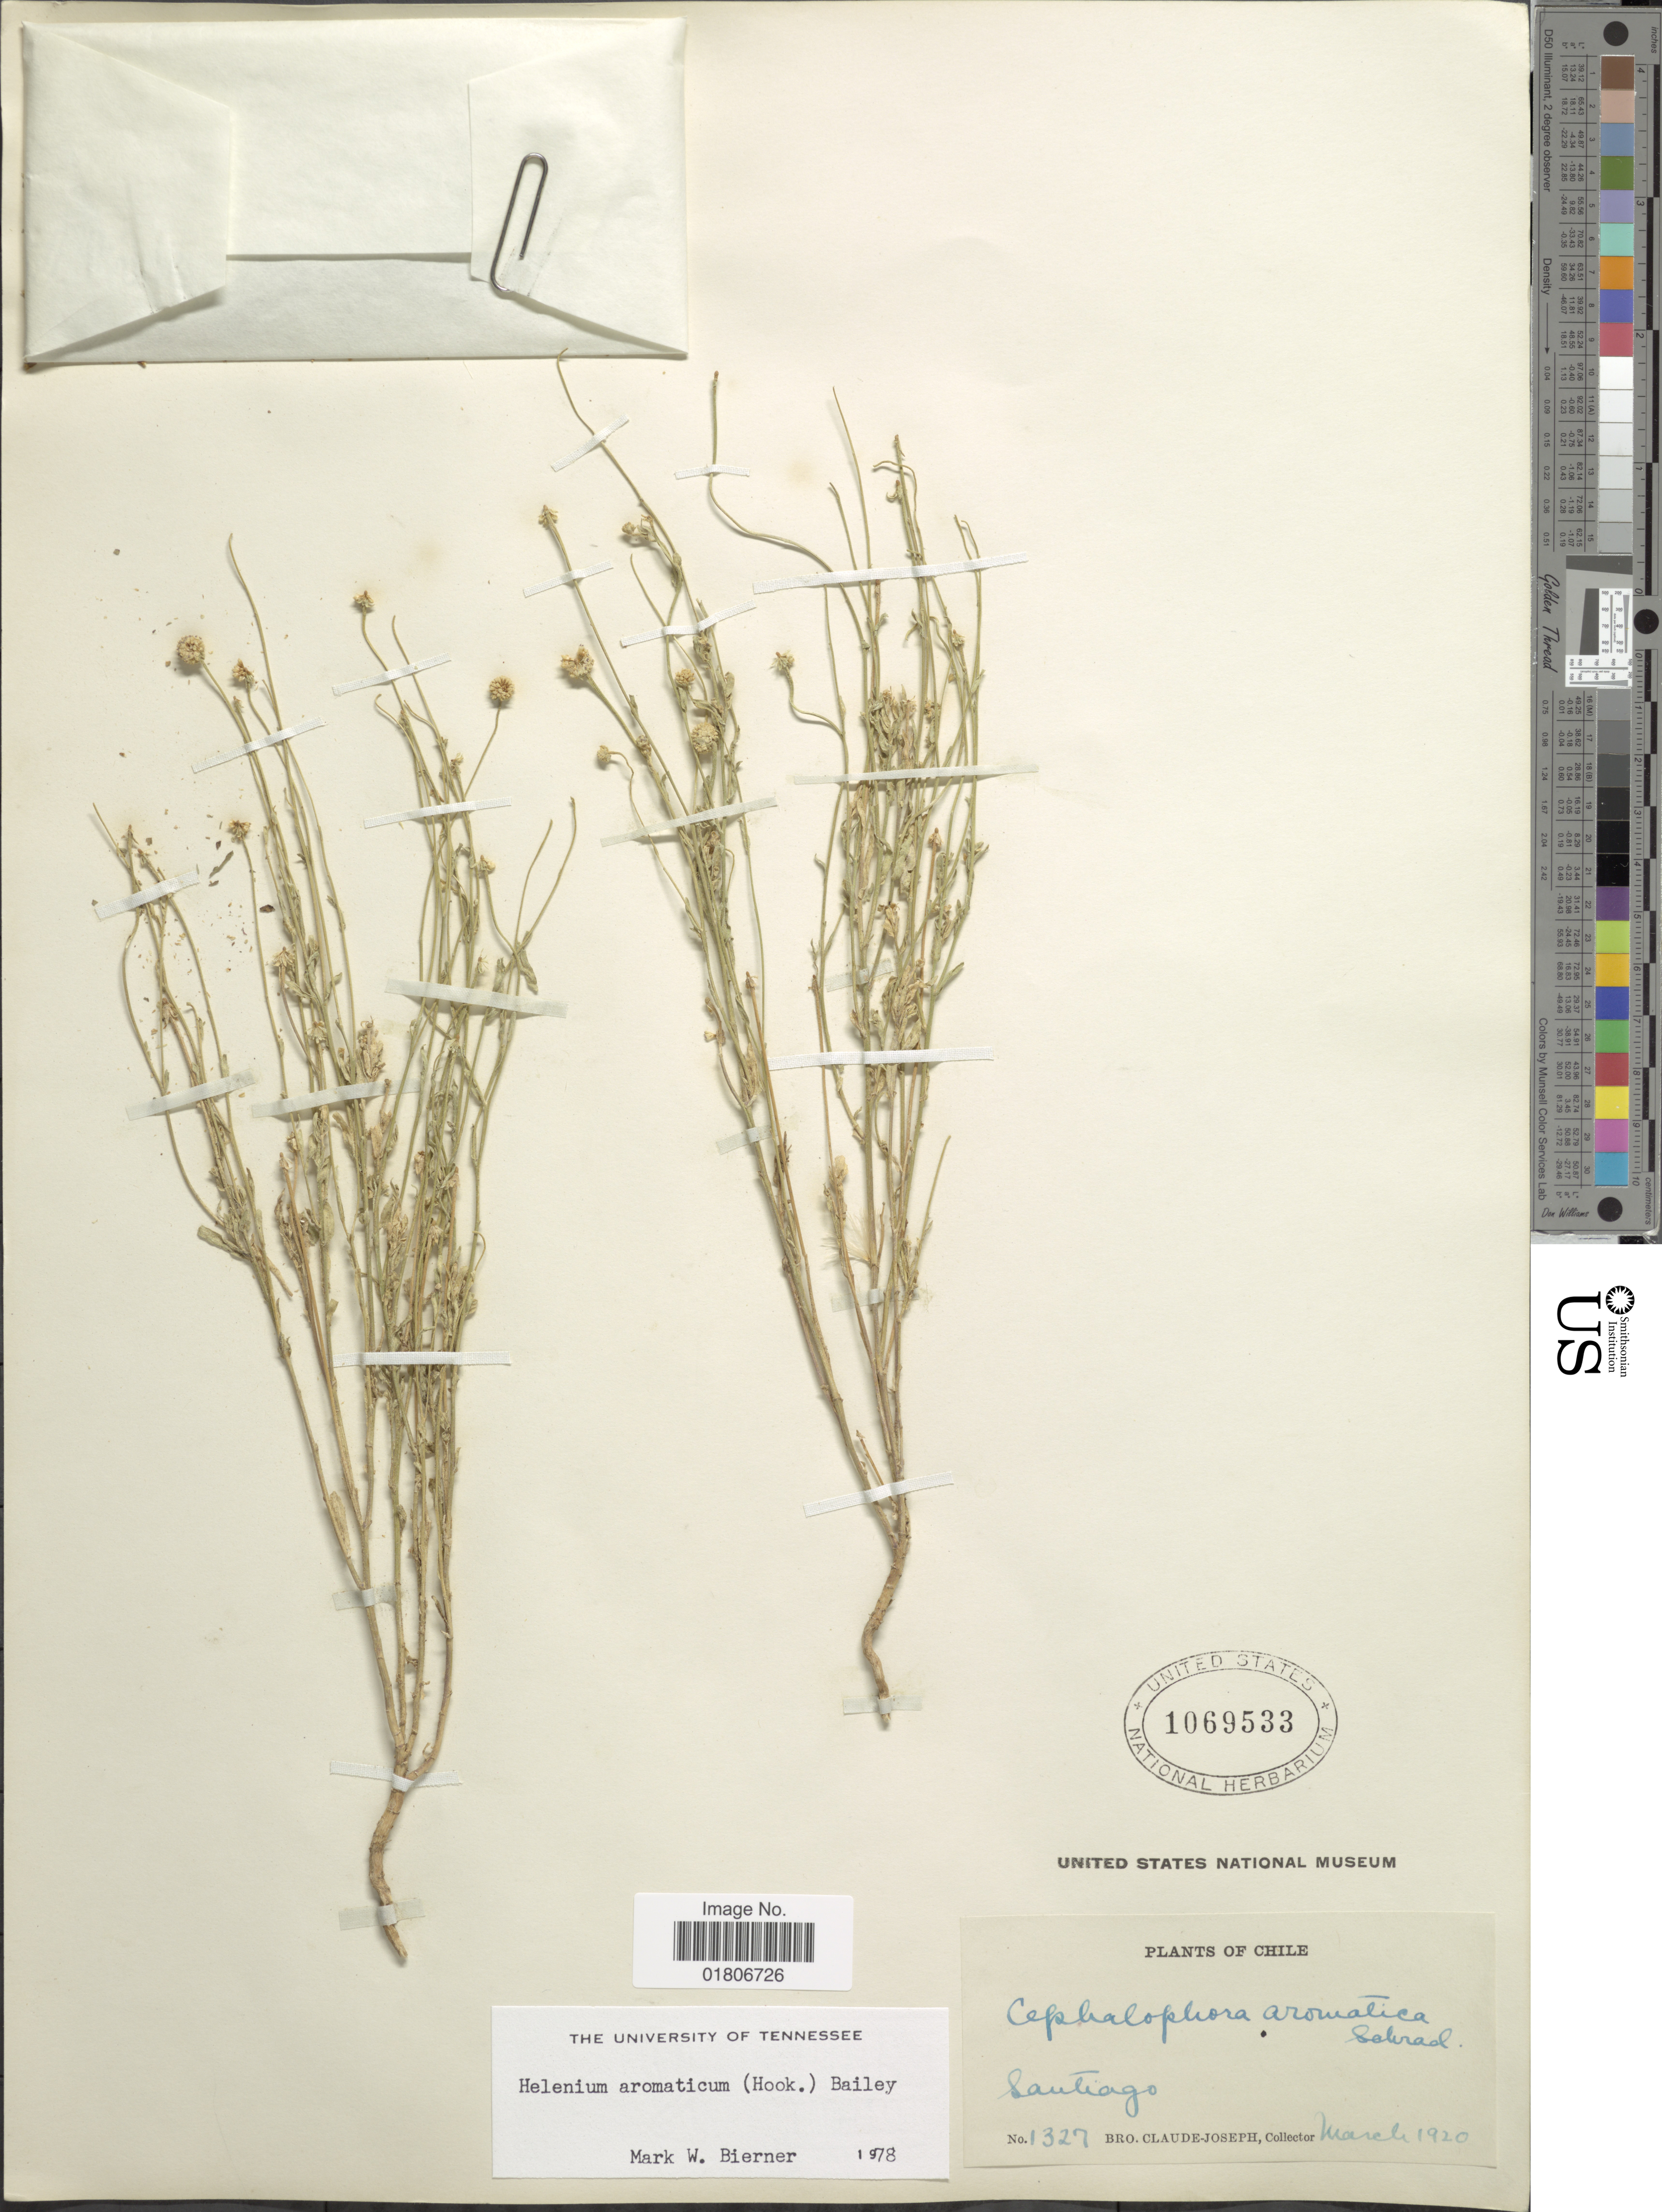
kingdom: Plantae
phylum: Tracheophyta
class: Magnoliopsida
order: Asterales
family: Asteraceae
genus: Helenium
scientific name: Helenium aromaticum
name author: (Hook.) L.H. Bailey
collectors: Bro. Claude-Joseph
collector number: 1327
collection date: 1920-03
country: Chile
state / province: Región Metropolitana (RM)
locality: Santiago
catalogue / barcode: US 1069533